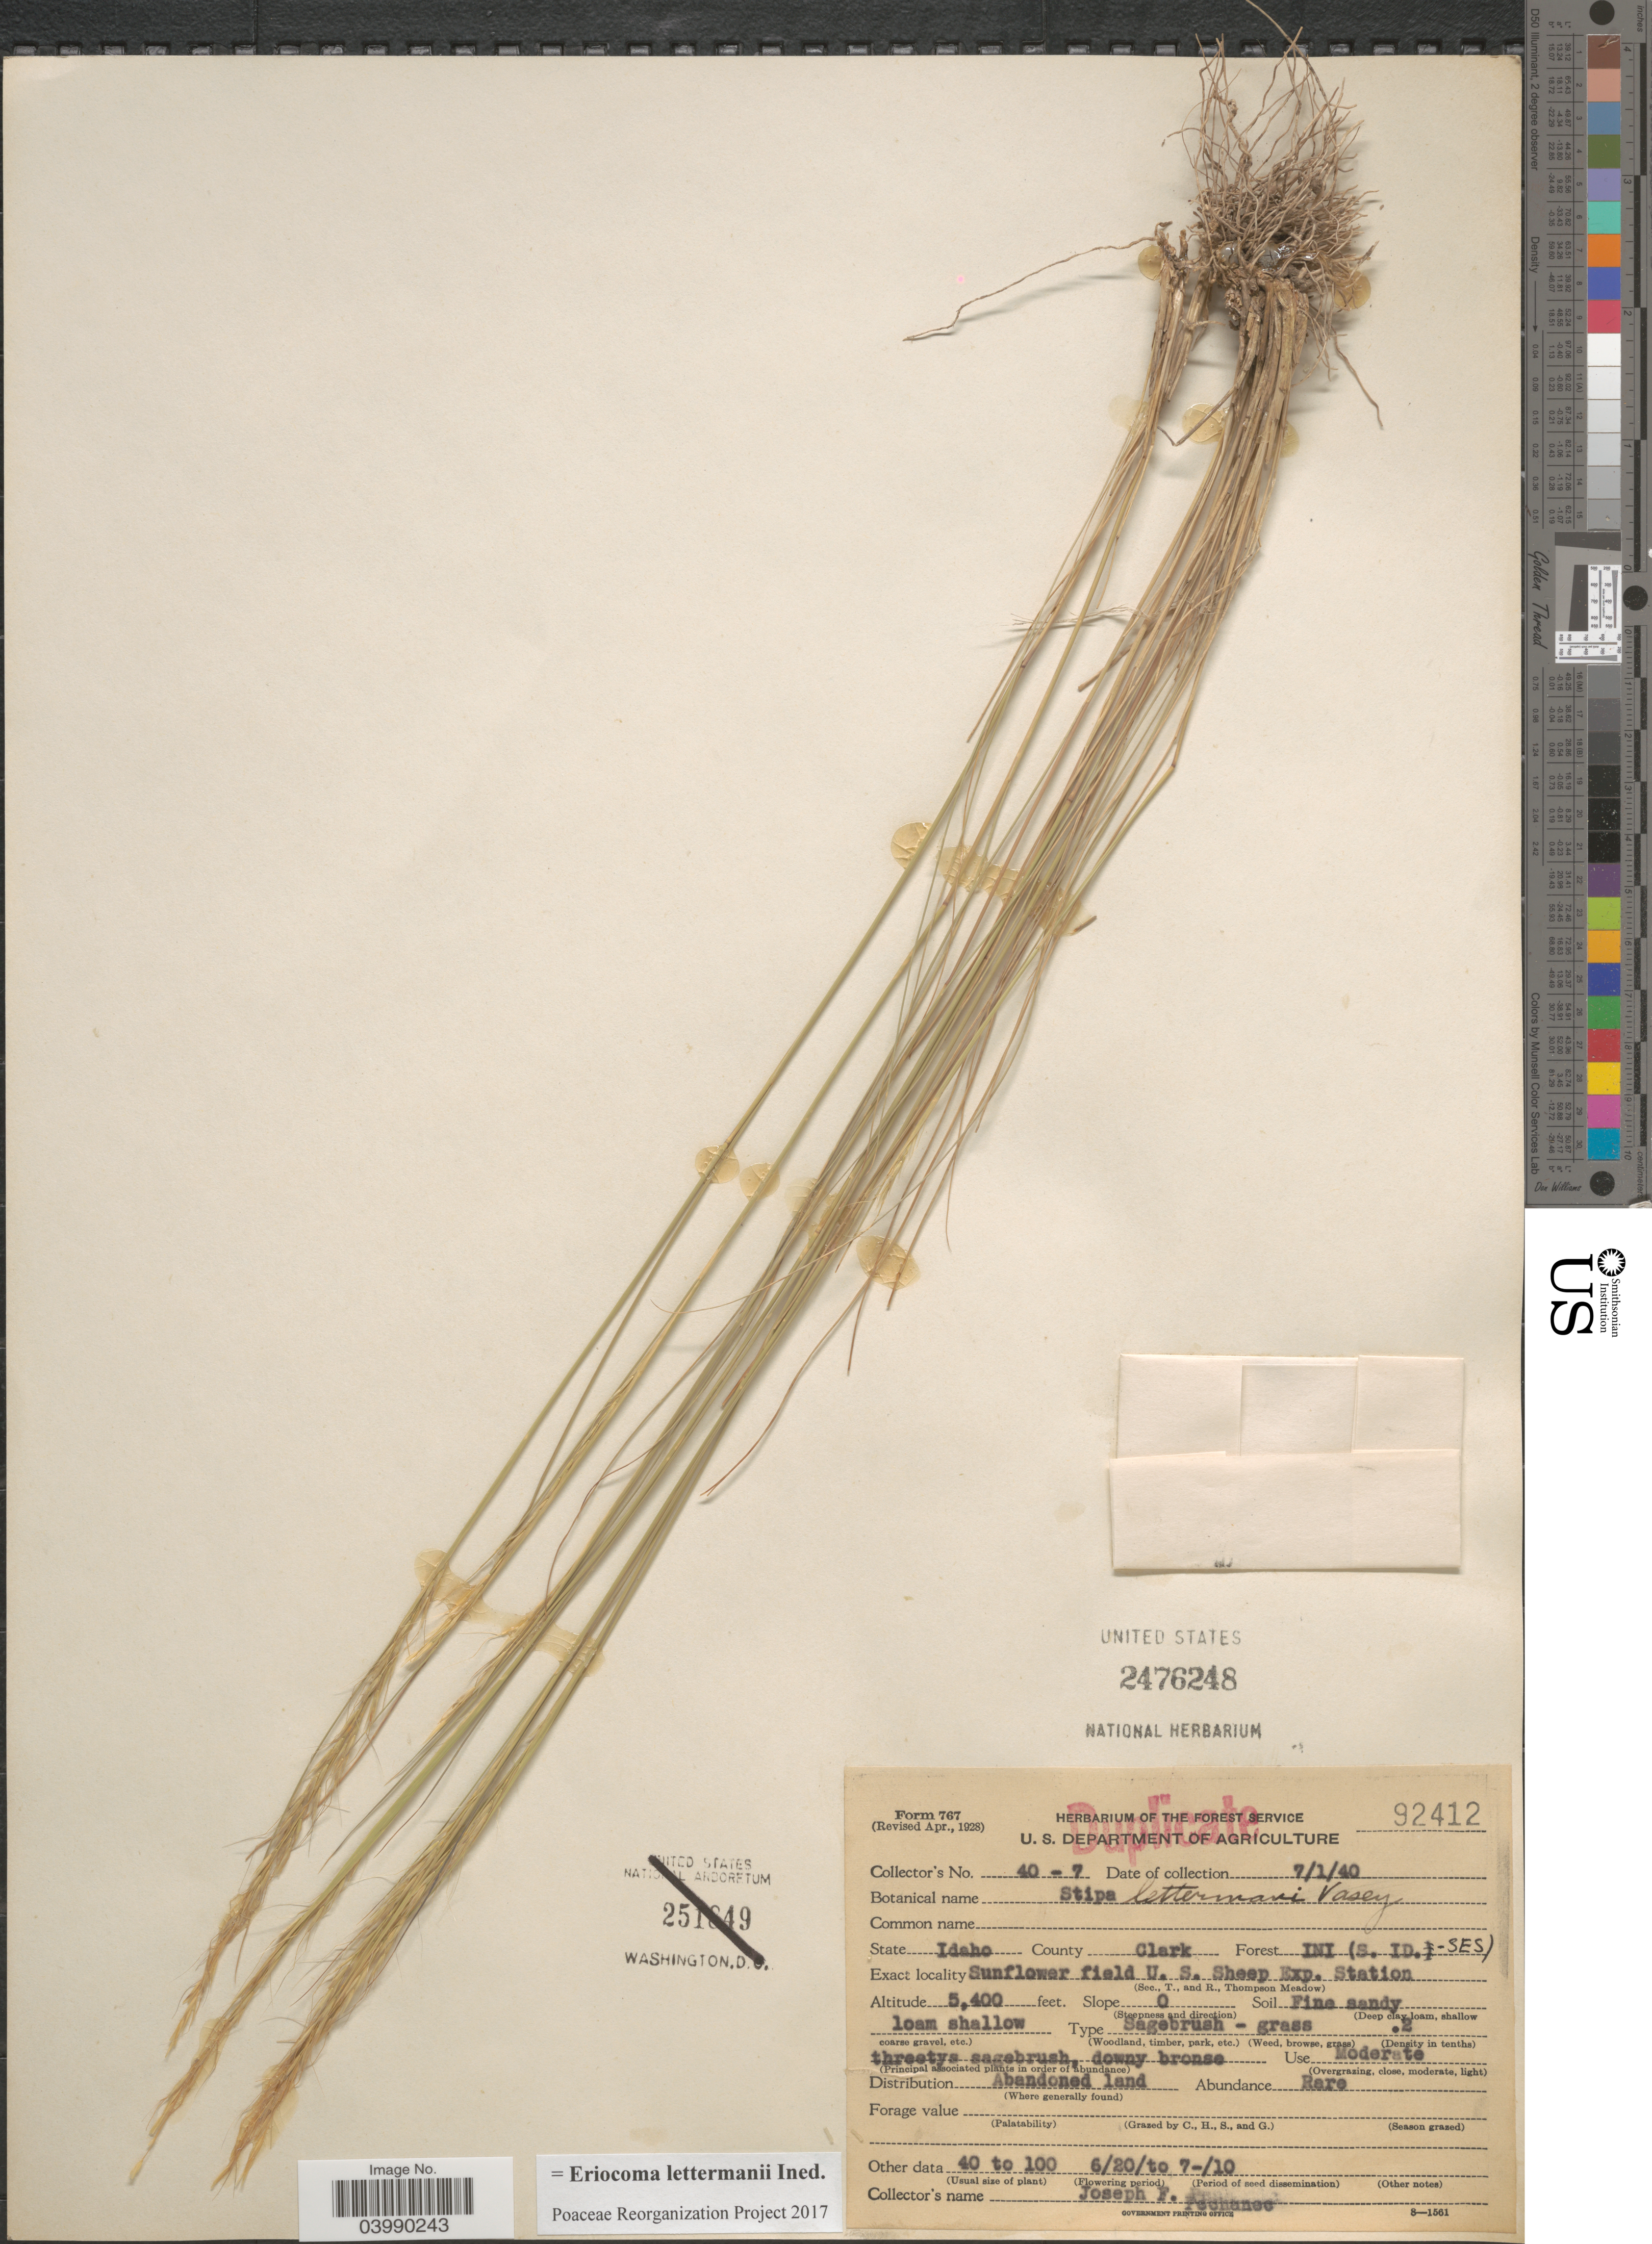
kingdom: Plantae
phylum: Tracheophyta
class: Liliopsida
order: Poales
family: Poaceae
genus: Eriocoma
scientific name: Eriocoma lettermanii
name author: (Vasey) Romasch.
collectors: J. Pechanec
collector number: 40 - 7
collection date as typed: Transcribed d/m/y: 1/7/40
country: United States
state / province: Idaho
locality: County Clark. Forest INI (S. ID.-SES). Sunflower field U. S. Sheep Exp. Station.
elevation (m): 1646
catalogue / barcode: US 2476248